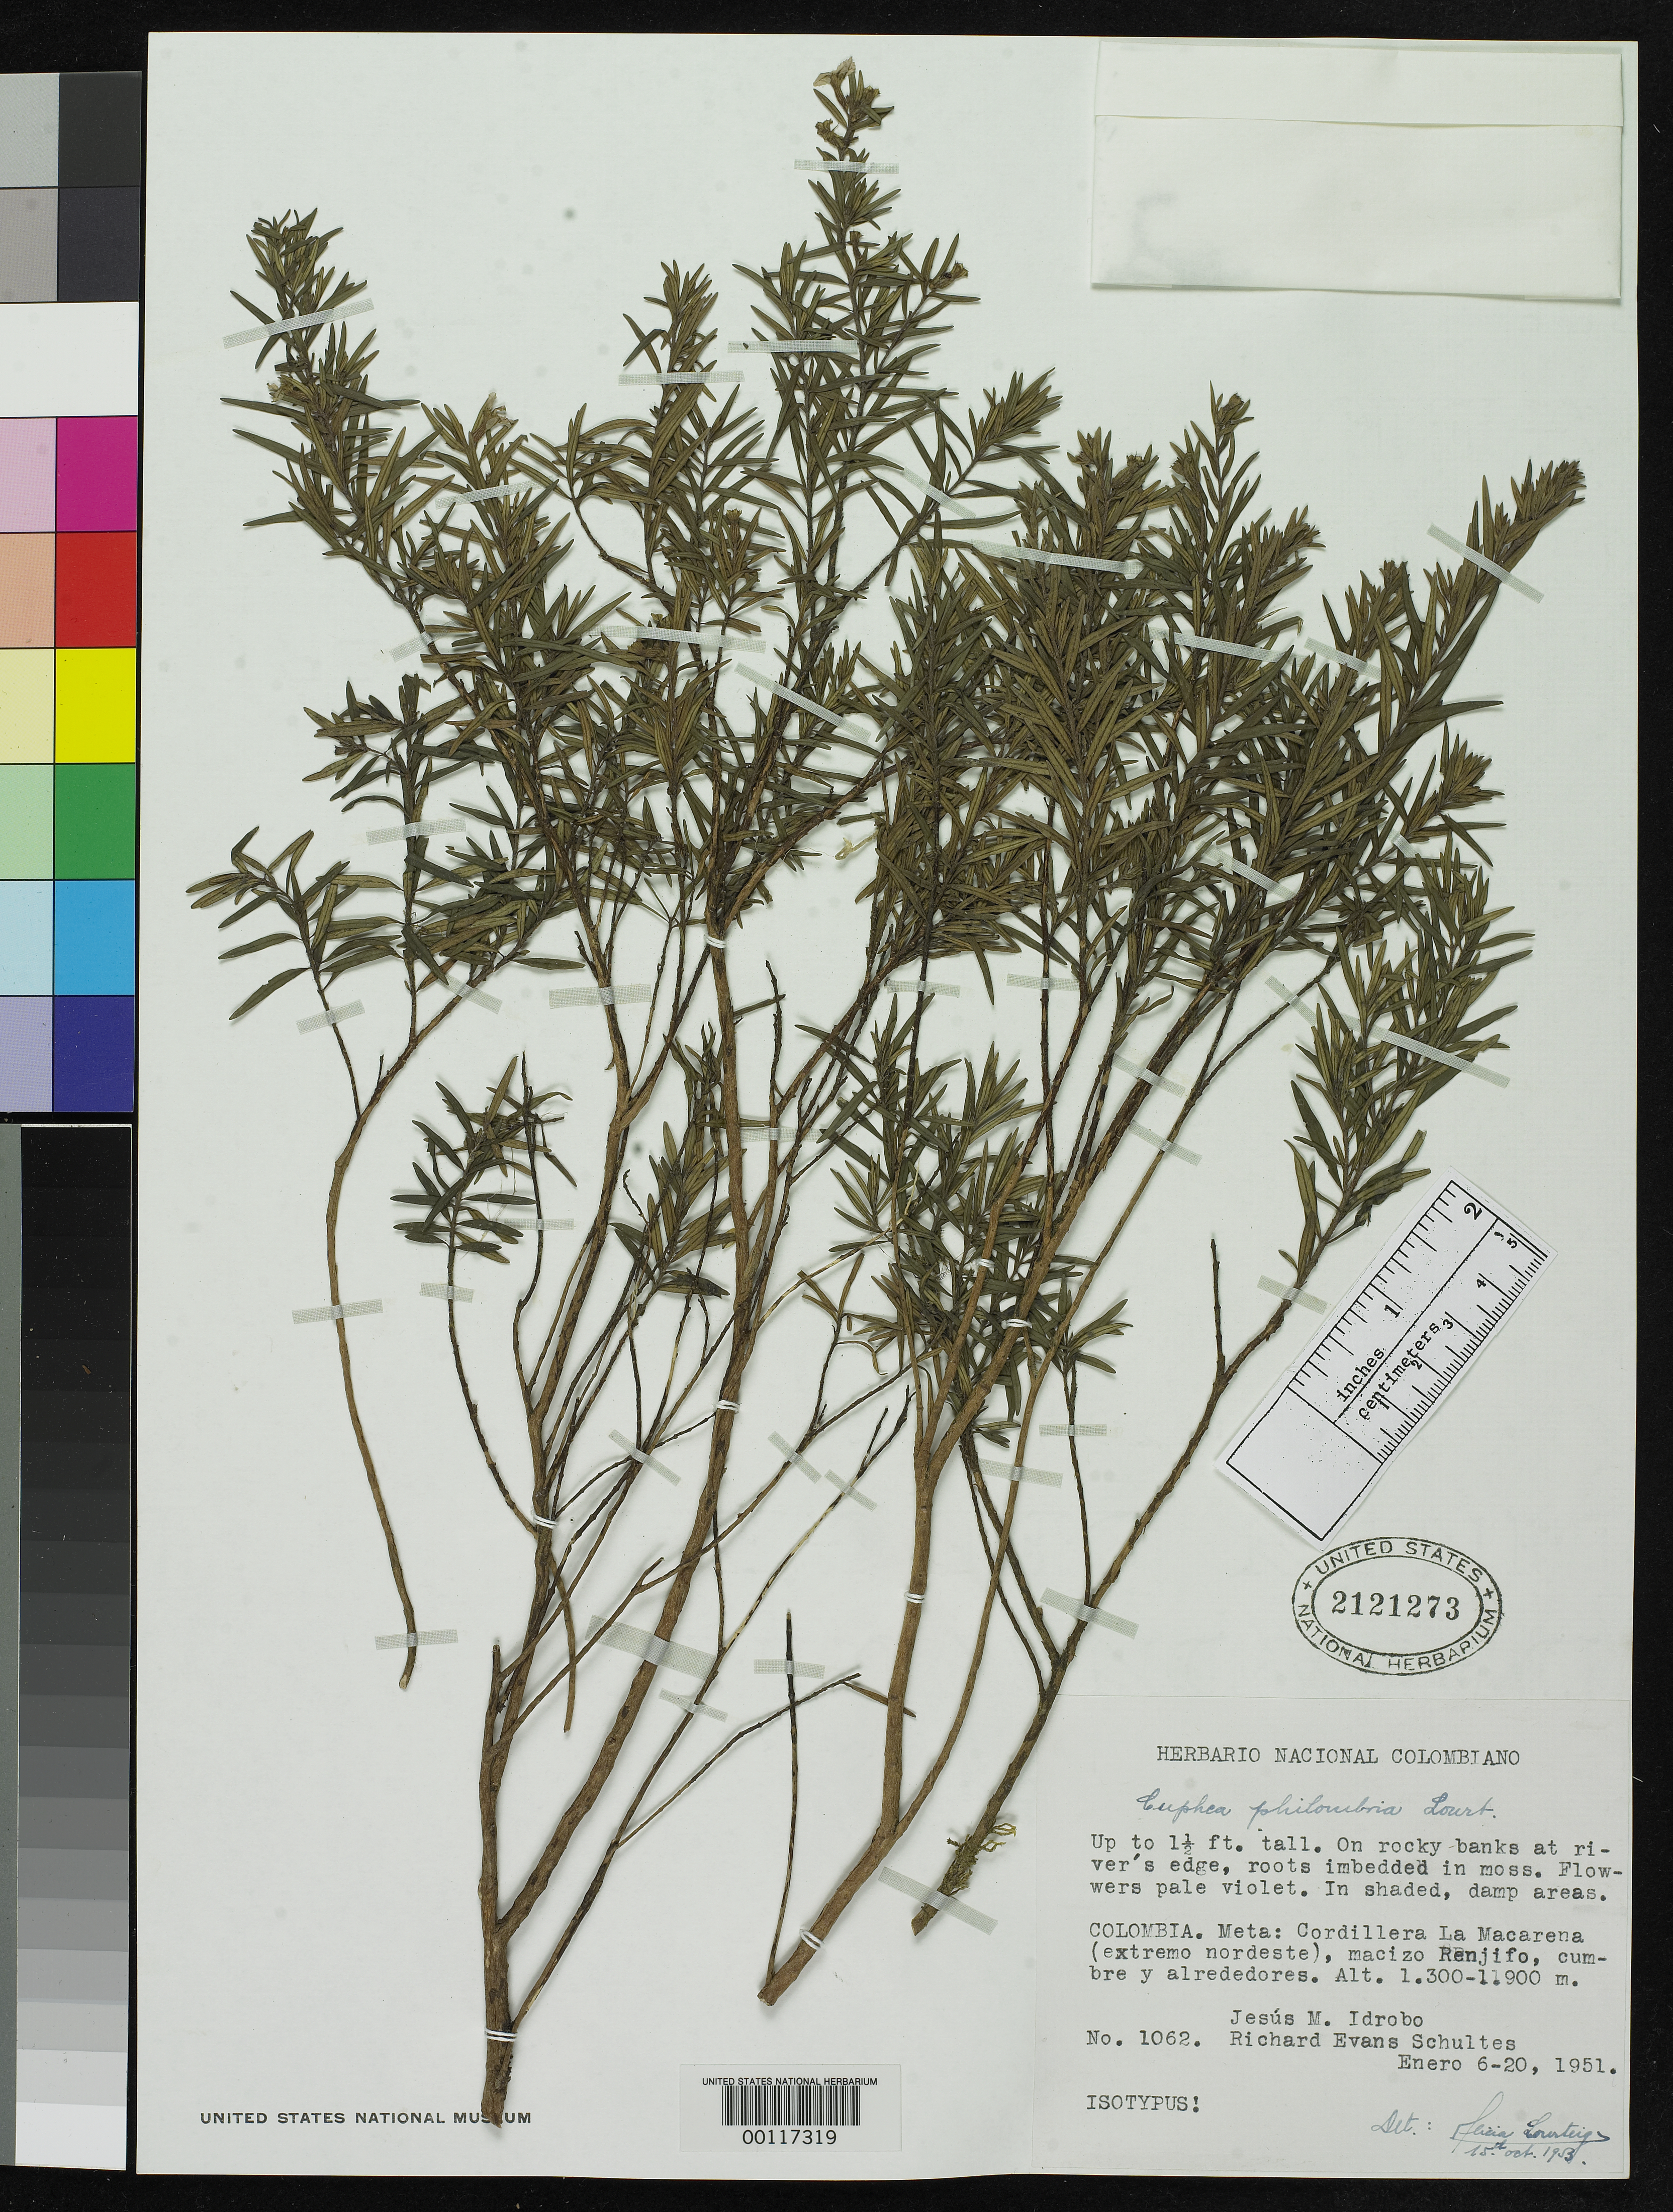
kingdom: Plantae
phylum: Tracheophyta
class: Magnoliopsida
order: Myrtales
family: Lythraceae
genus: Cuphea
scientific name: Cuphea philombria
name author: Lourteig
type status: Isotype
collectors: J. M. Idrobo & R. E. Schultes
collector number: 1062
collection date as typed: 06 Jan 1951 to 20 Jan 1951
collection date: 1951-01-06/1951-01-20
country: Colombia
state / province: Meta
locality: Cordillera La Macarena, Macizo Renjifo.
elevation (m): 1300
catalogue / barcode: US 2121273